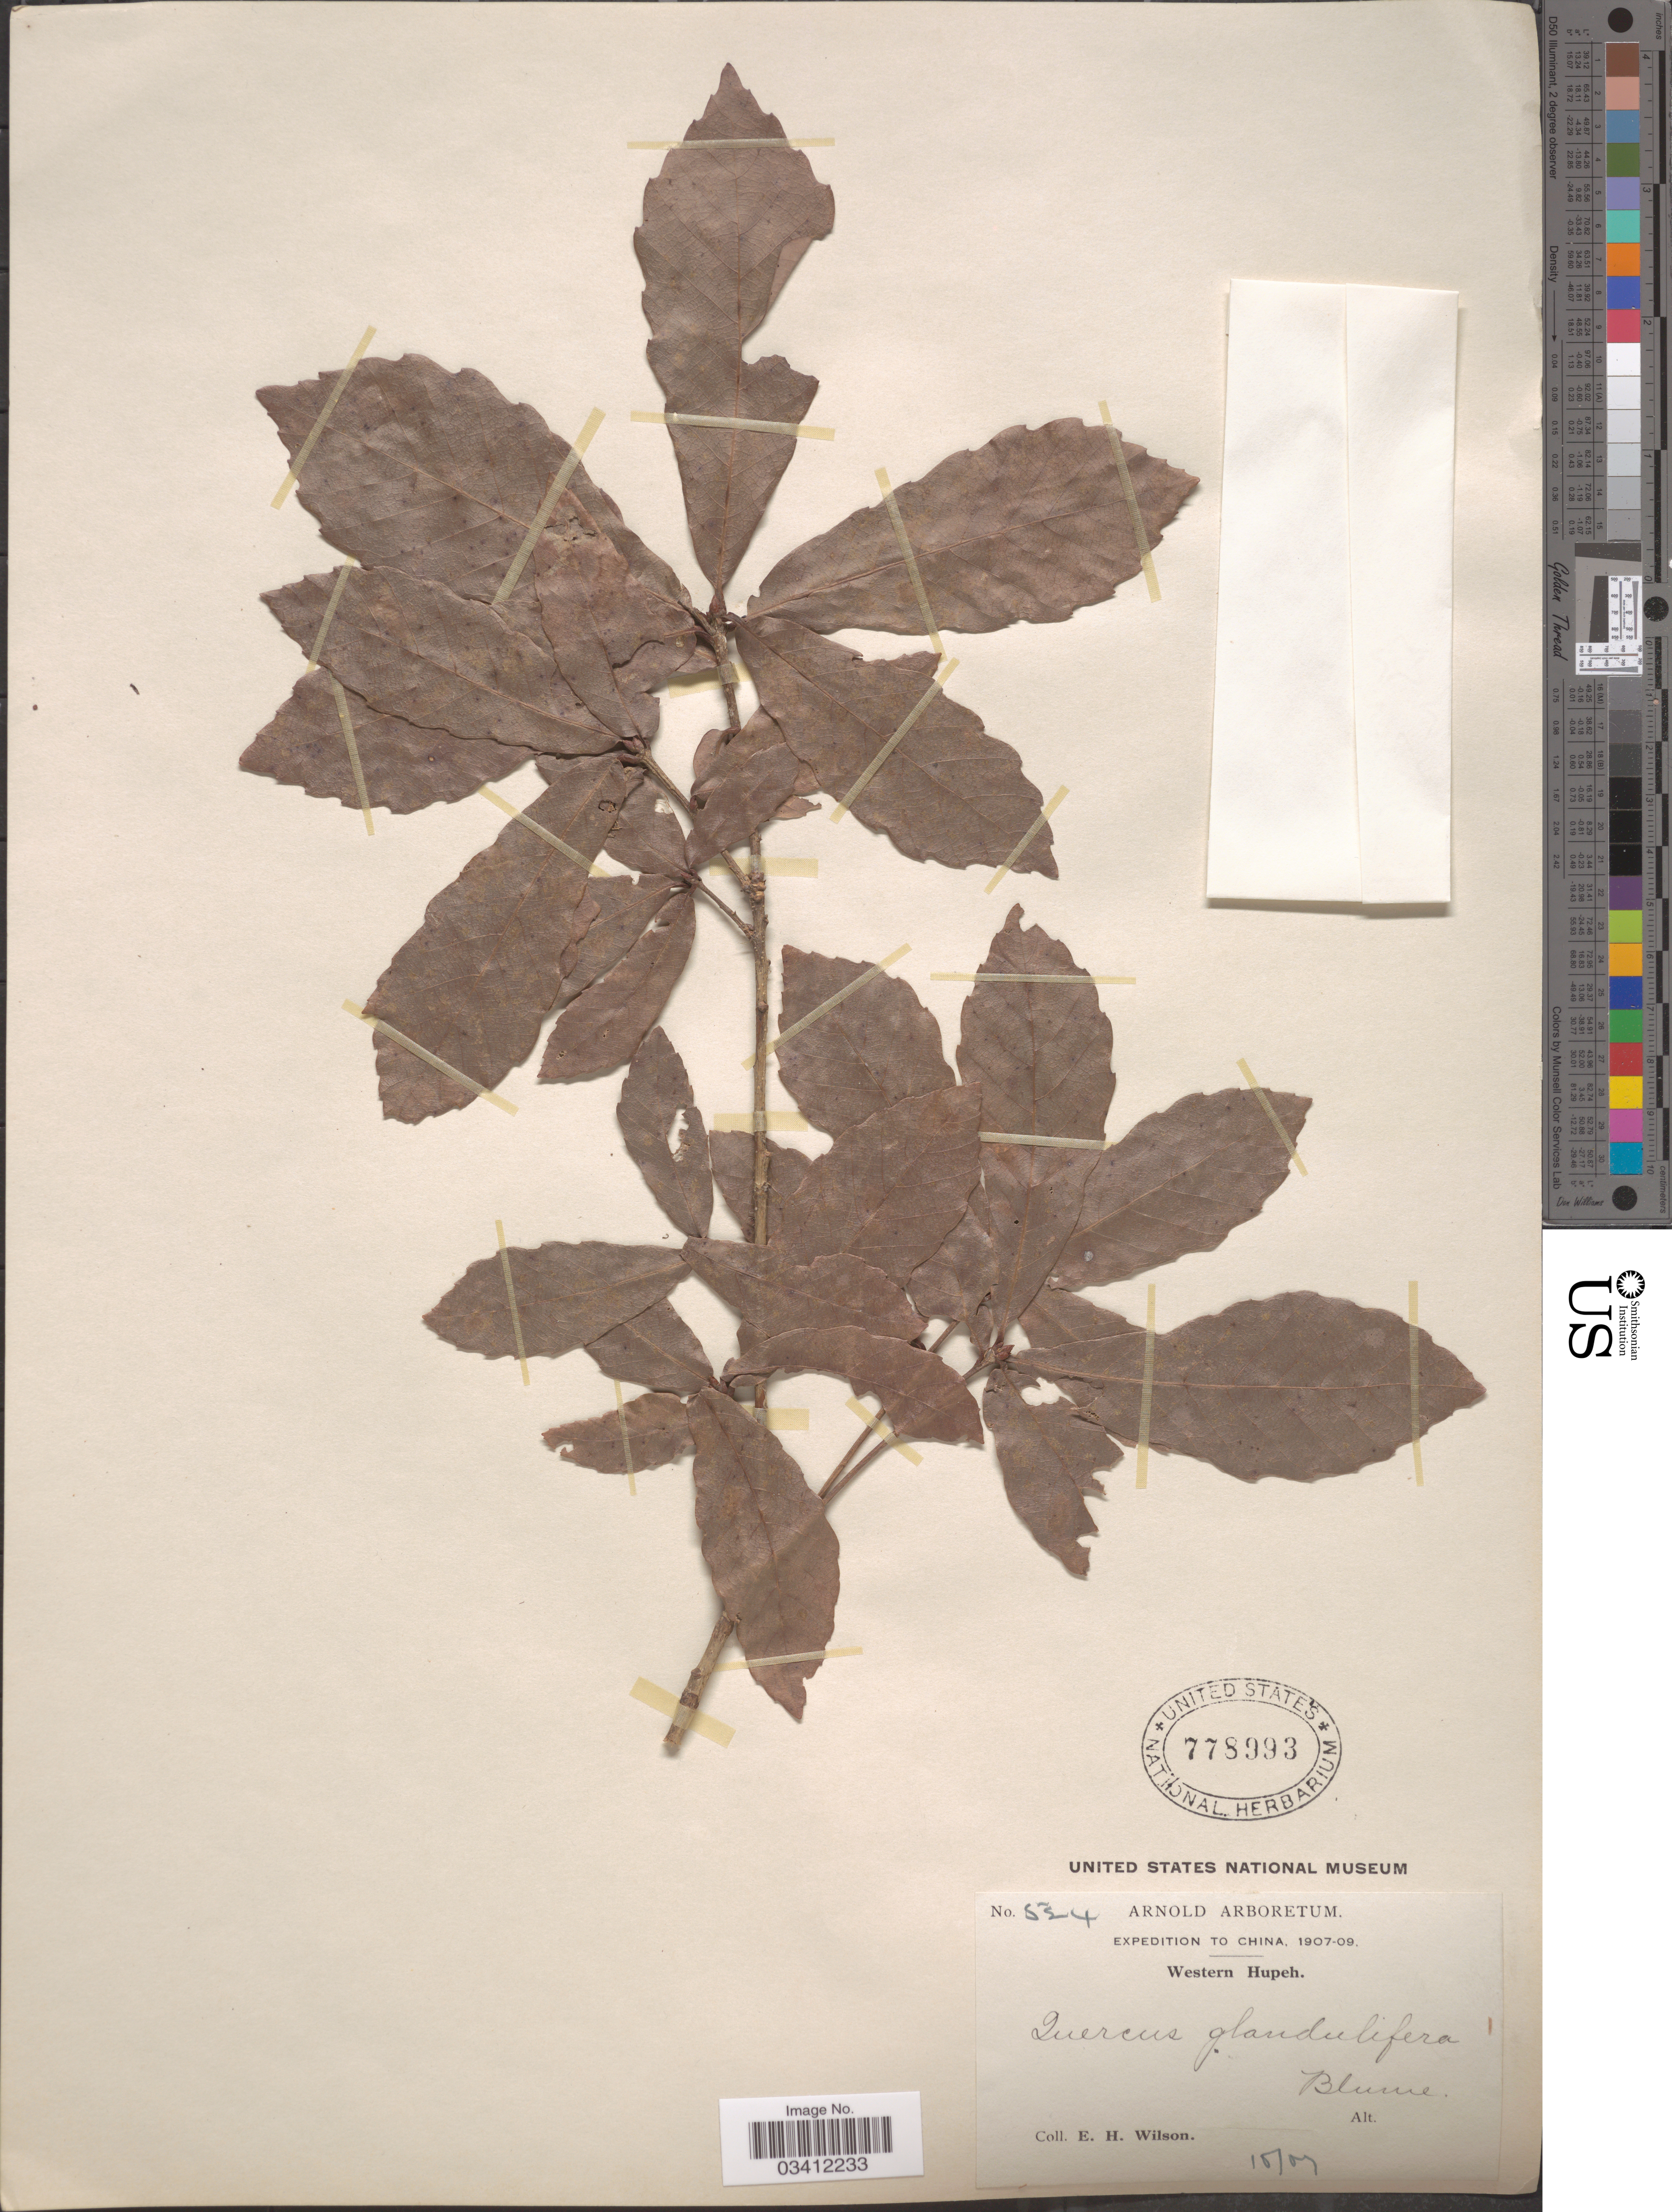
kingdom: Plantae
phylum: Tracheophyta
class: Magnoliopsida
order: Fagales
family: Fagaceae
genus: Quercus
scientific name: Quercus serrata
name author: Thunb.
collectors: E. Wilson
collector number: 524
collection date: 1907-10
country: China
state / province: Hubei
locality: Western Hupeh.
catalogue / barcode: US 778993